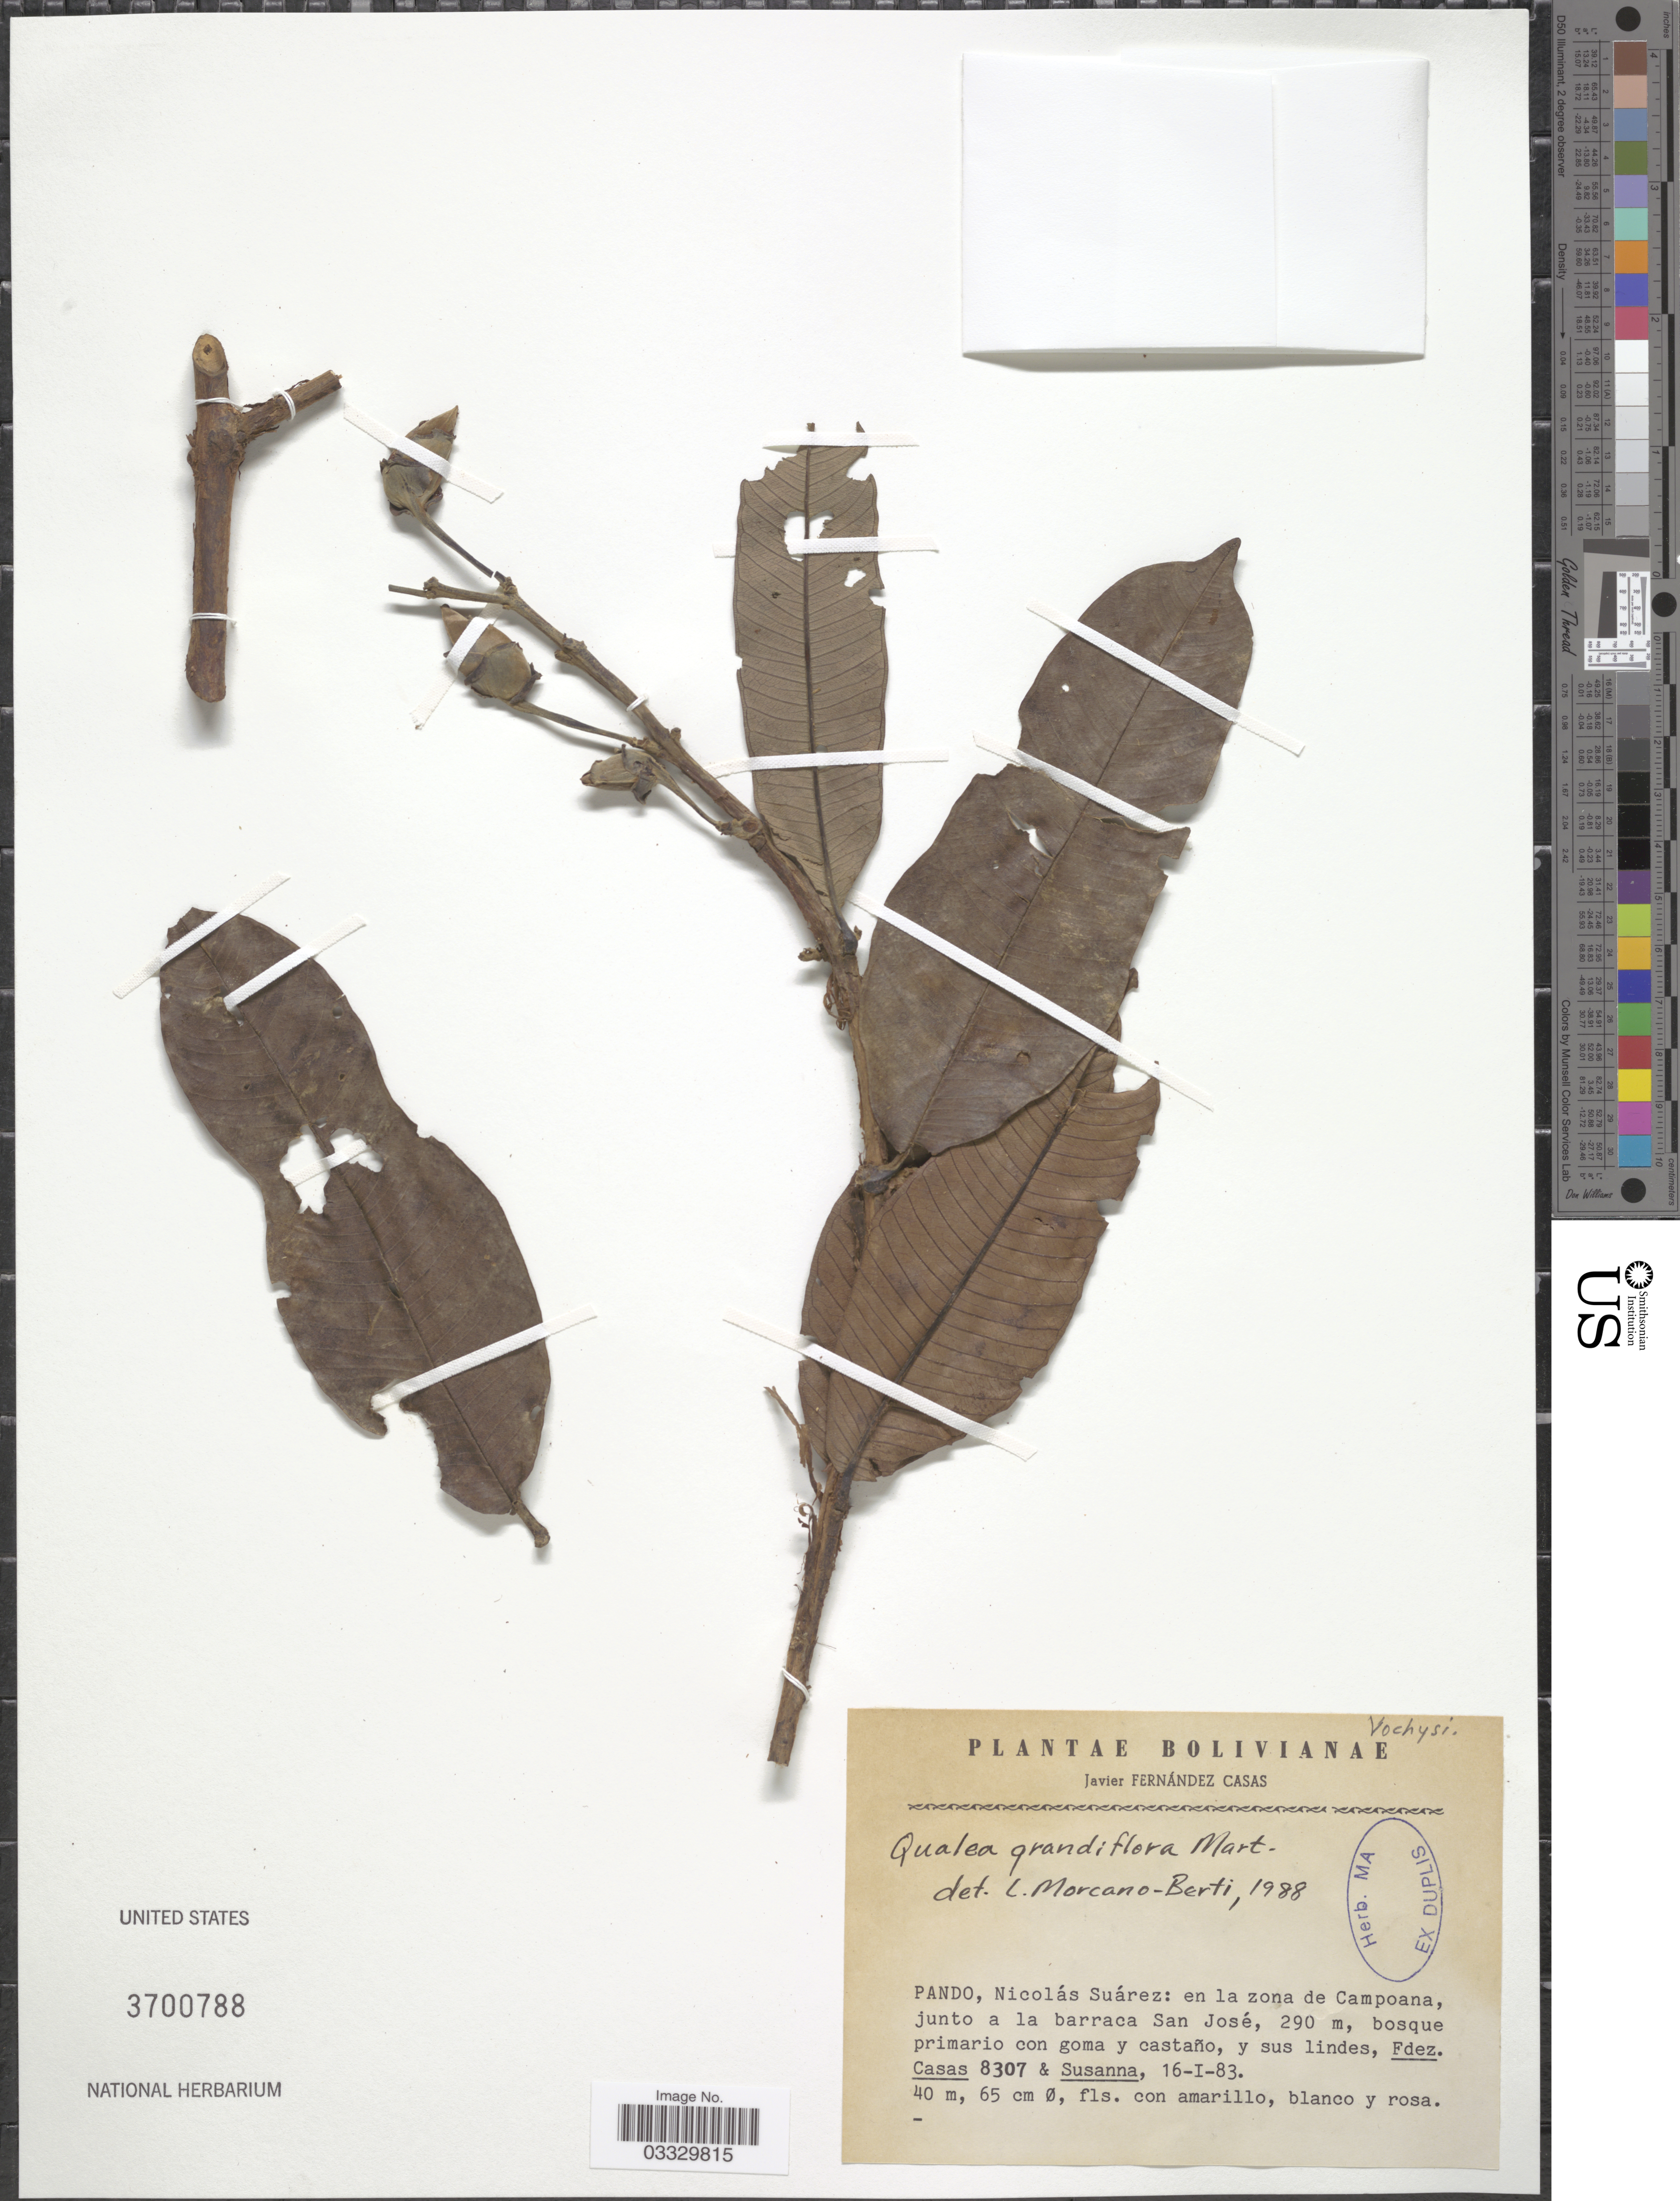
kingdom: Plantae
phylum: Tracheophyta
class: Magnoliopsida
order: Myrtales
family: Vochysiaceae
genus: Qualea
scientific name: Qualea grandiflora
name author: Mart.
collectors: J. Casas & Susanna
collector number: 8307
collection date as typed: Transcribed d/m/y: 16/1/83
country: Bolivia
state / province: Pando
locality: Nicolás Suárez: en la zona de Campoana, junto a la barraca San José.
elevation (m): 290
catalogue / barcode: US 3700788